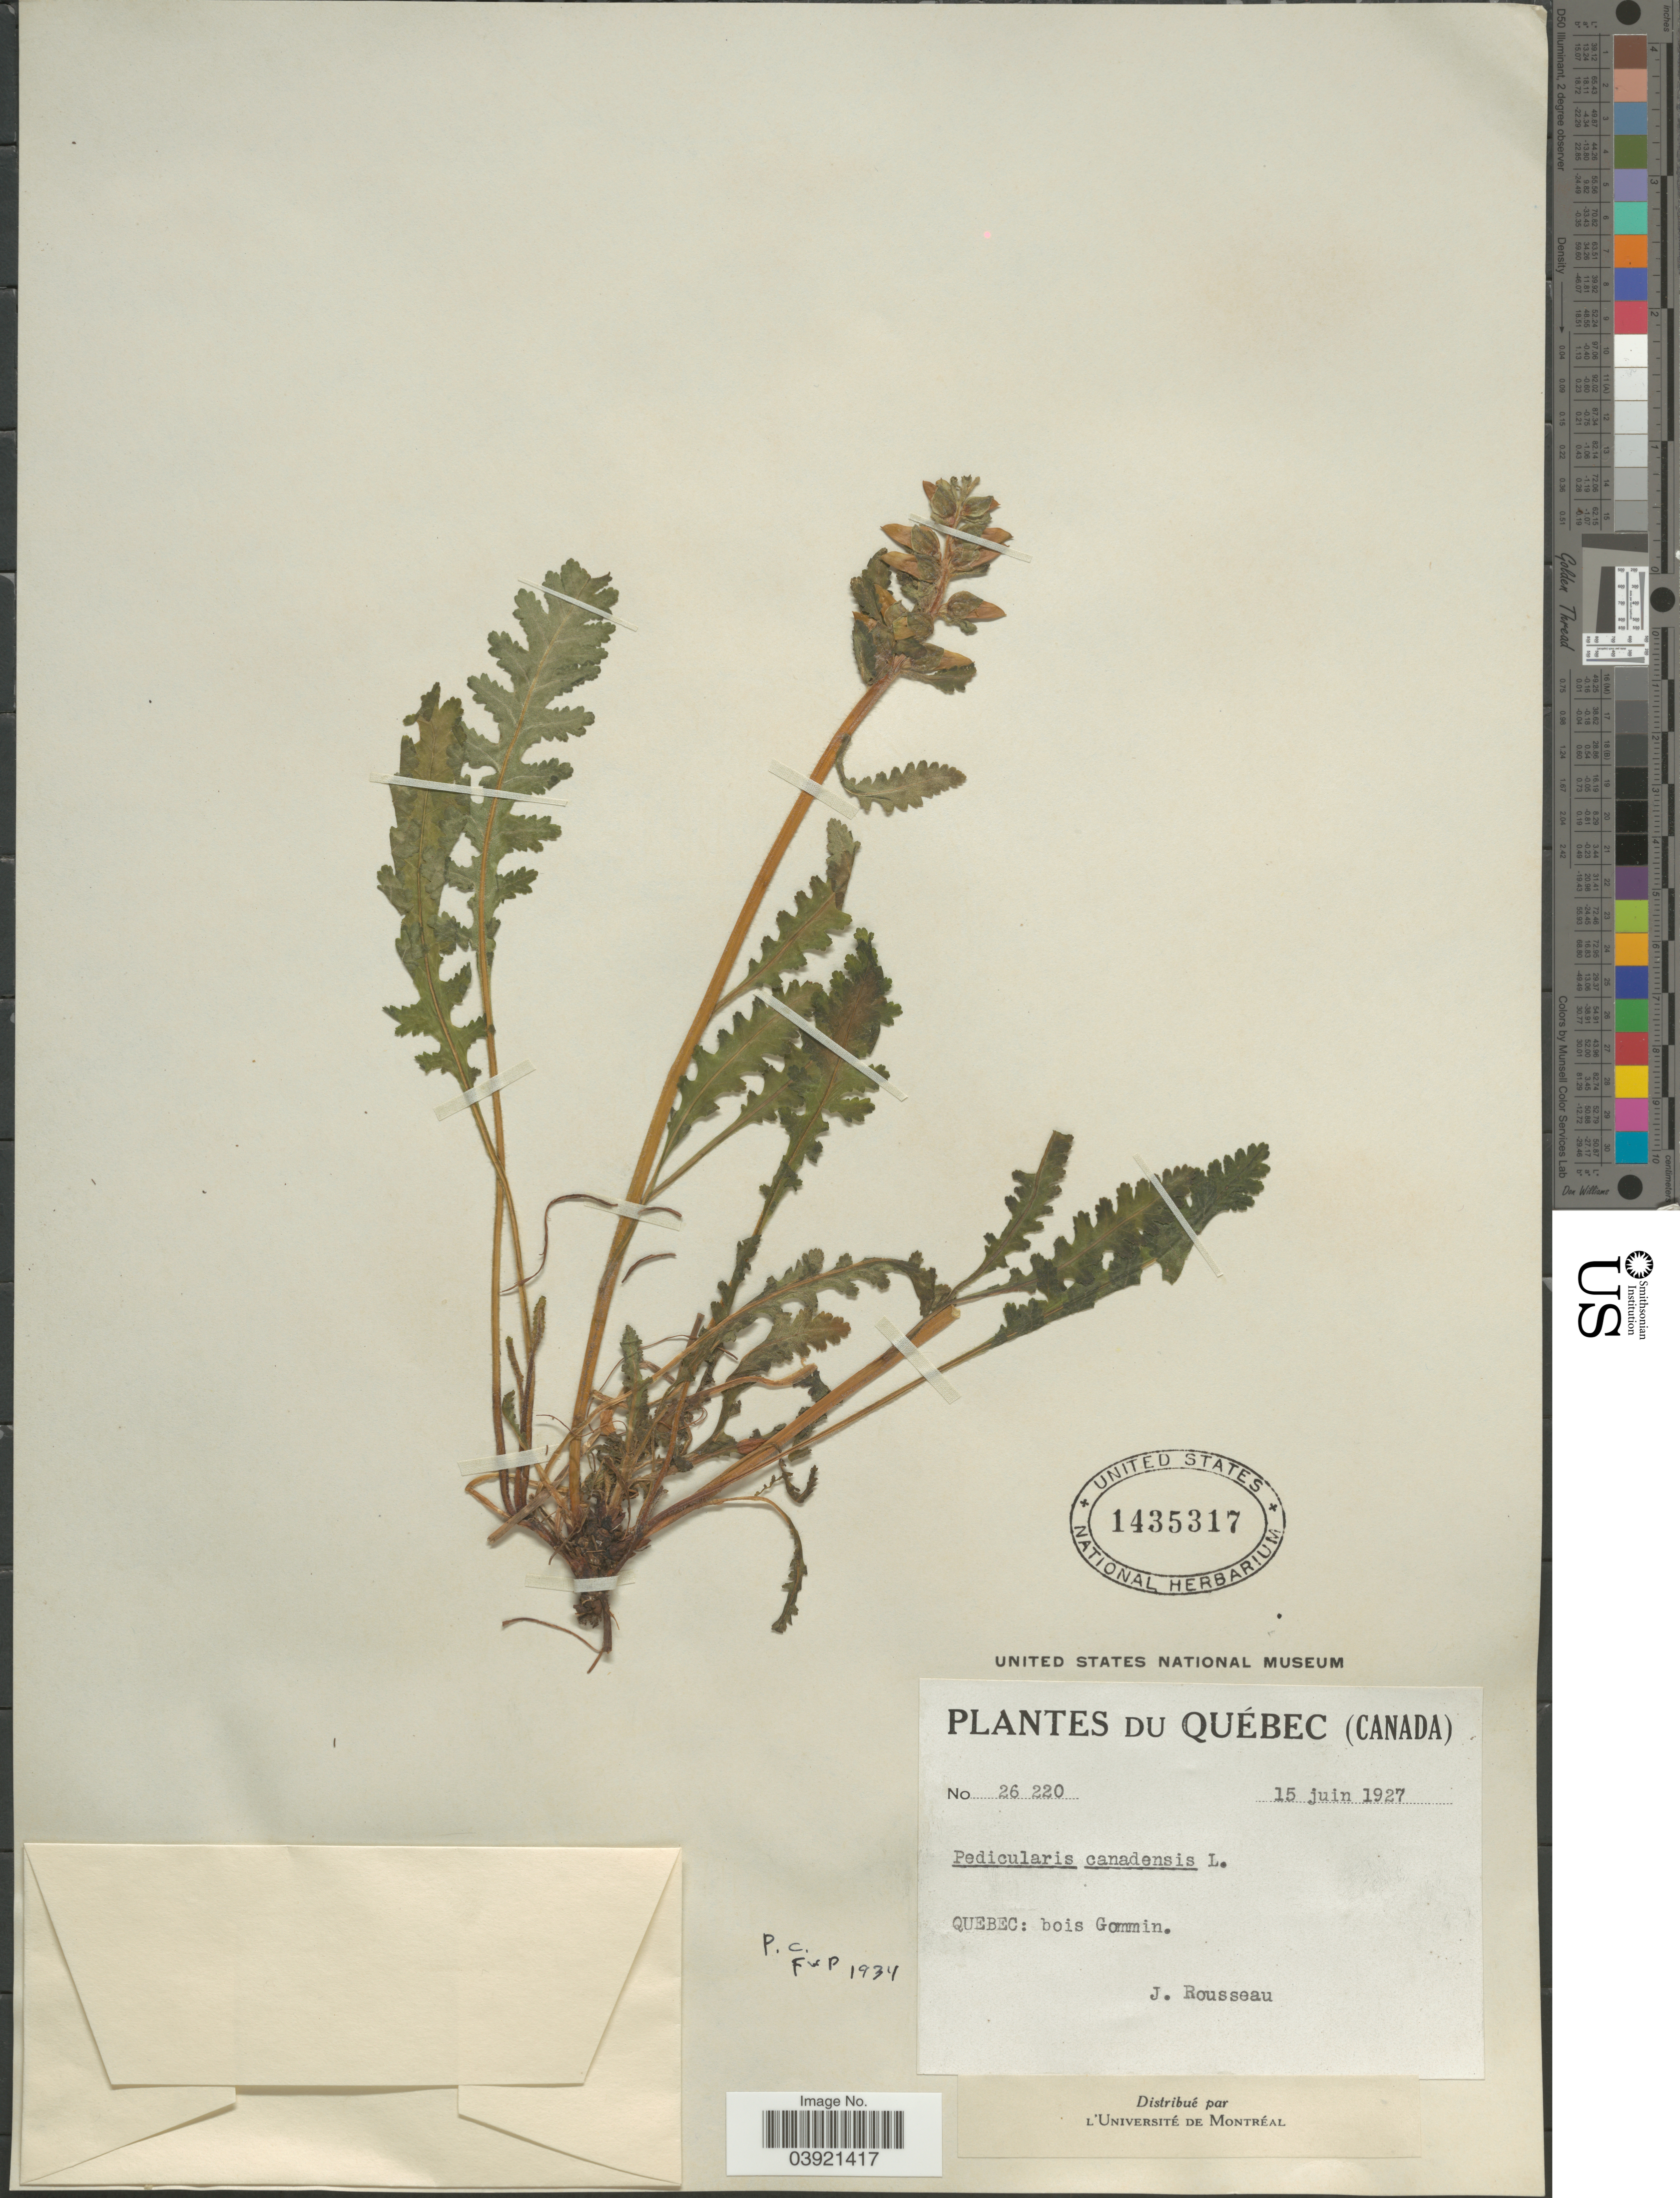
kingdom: Plantae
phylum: Tracheophyta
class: Magnoliopsida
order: Lamiales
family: Orobanchaceae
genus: Pedicularis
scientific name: Pedicularis canadensis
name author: L.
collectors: J. Rousseau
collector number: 26220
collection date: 1927-06-15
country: Canada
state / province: Quebec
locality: Bois Gommin.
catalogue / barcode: US 1435317